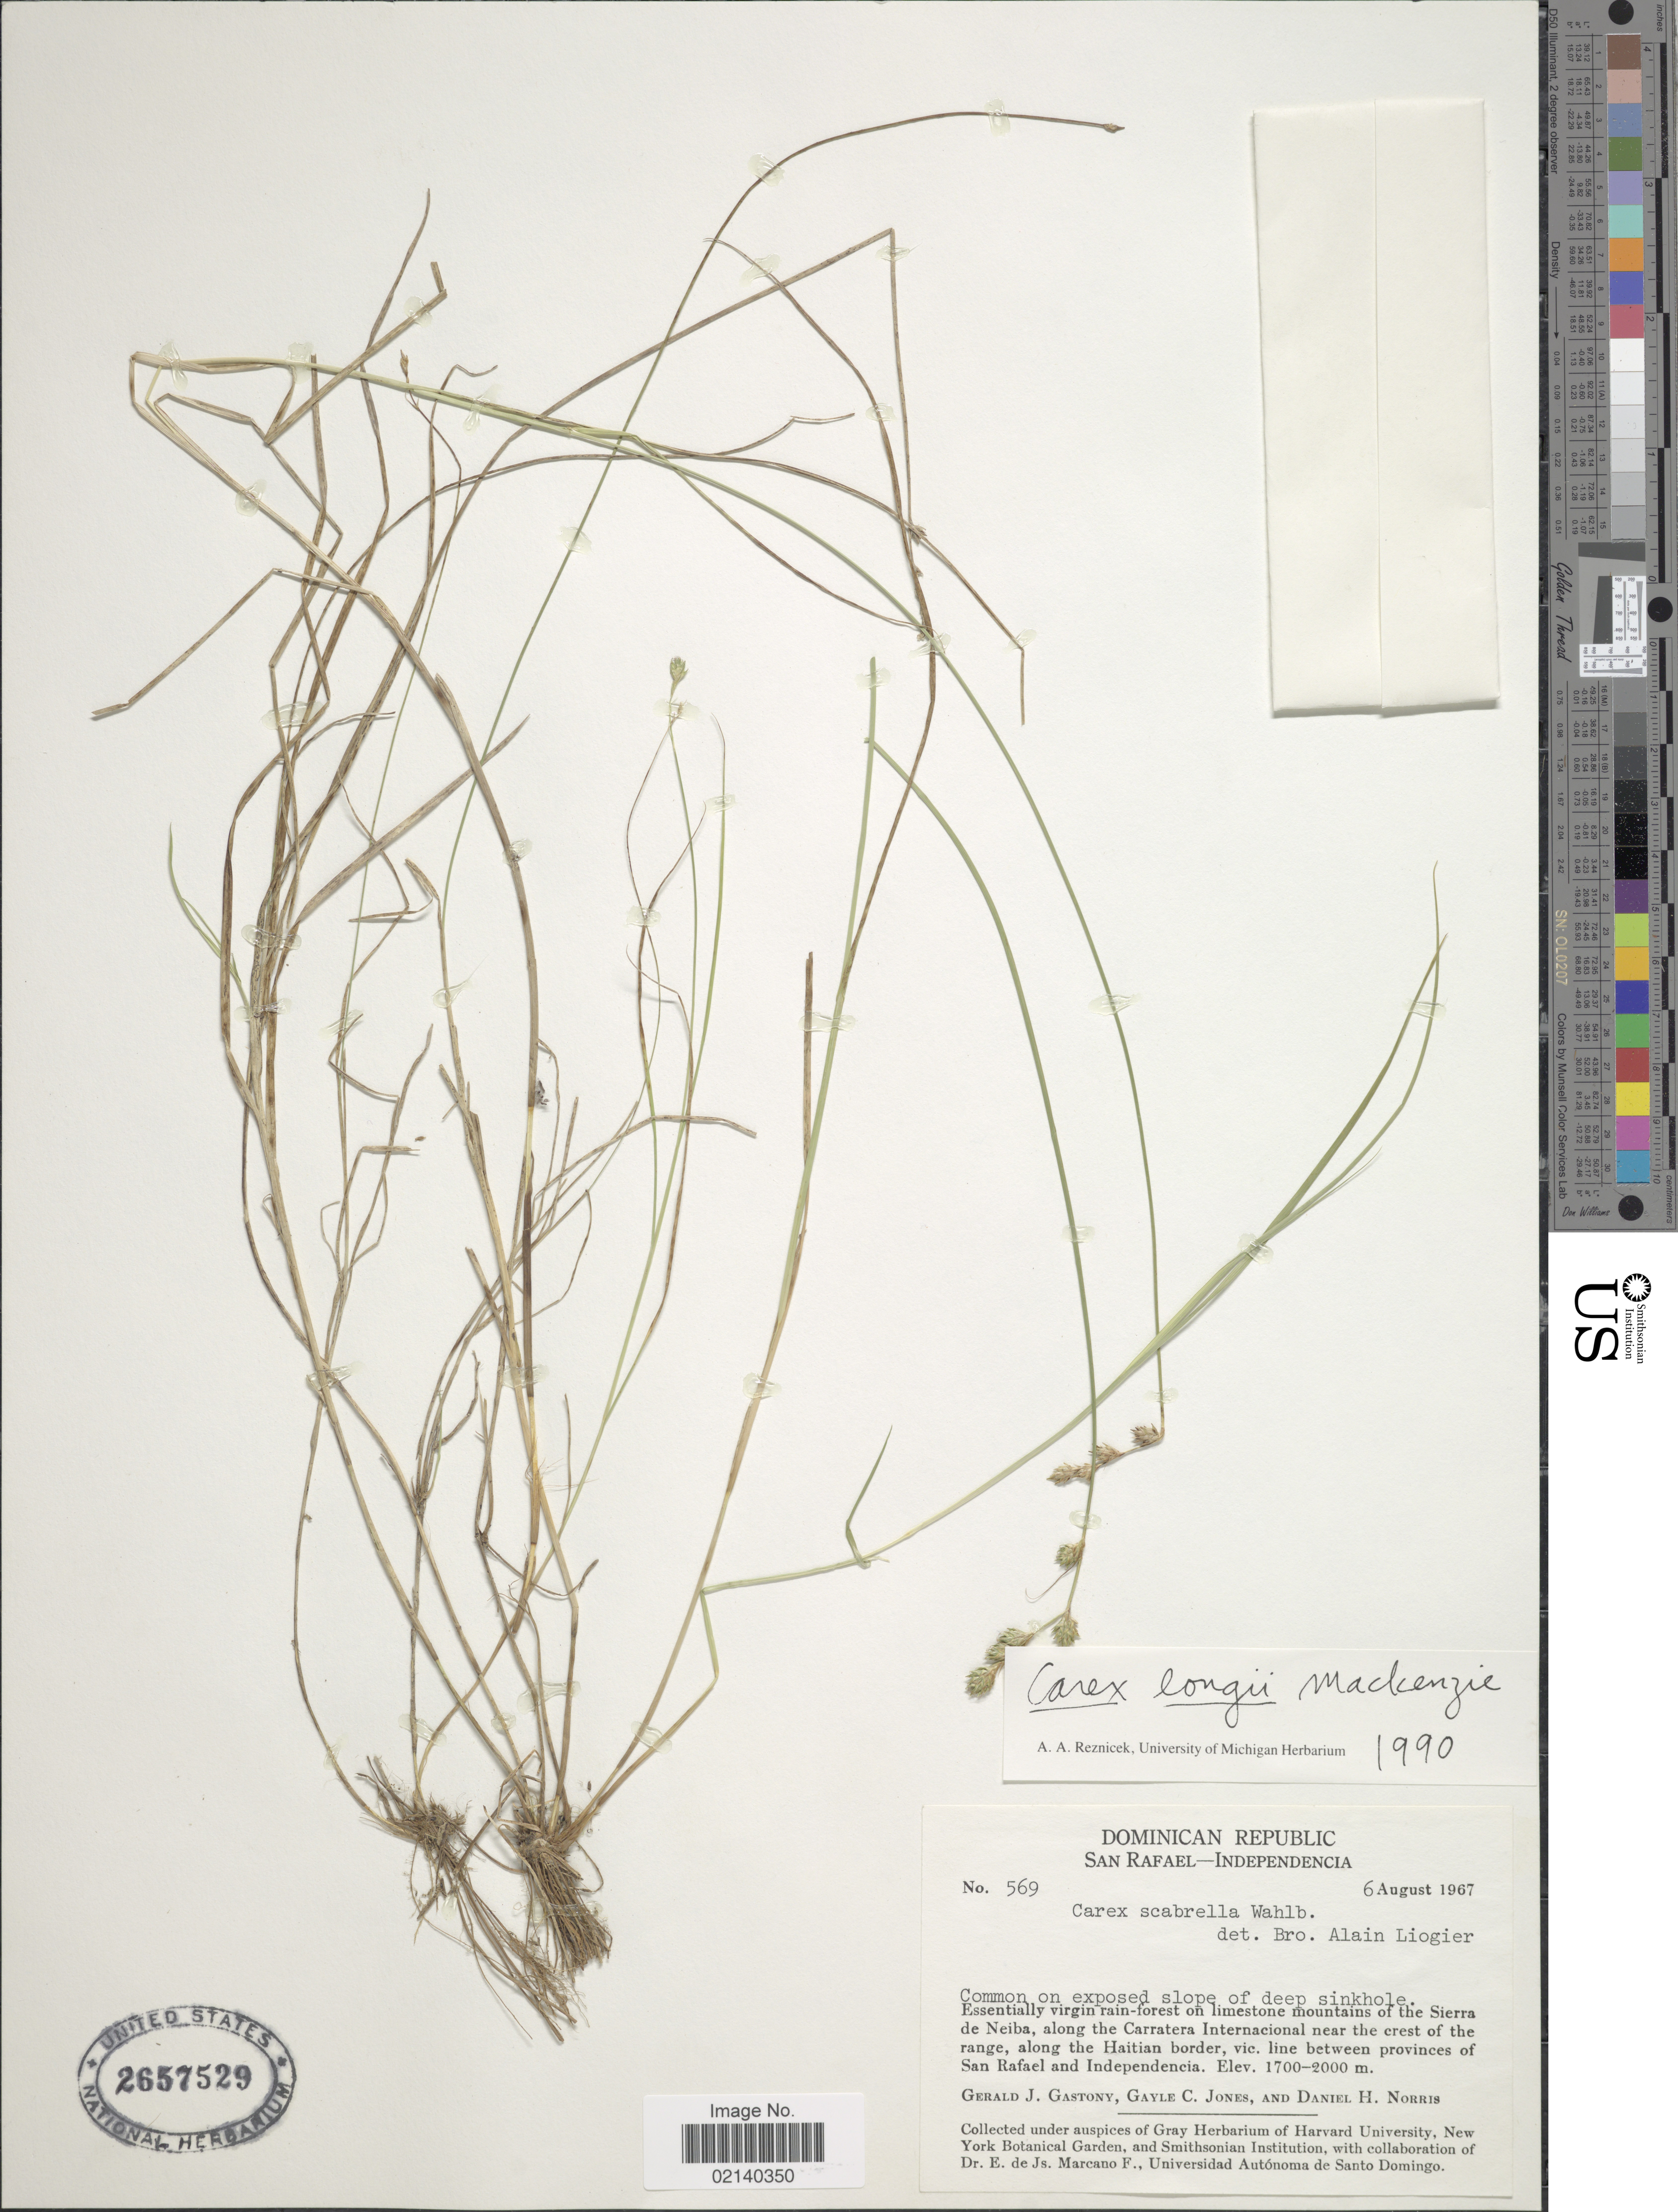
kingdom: Plantae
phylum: Tracheophyta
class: Liliopsida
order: Poales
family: Cyperaceae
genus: Carex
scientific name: Carex longii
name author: Mack.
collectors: G. Gastony, G. C. Jones & D. H. Norris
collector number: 569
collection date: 1967-08-06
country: Dominican Republic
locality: San Rafael - Independencia. Mountains of the Sierra de Neiba, along the Carretera Internacional near the crest of the range, along Haitian border, vic. line between provinces of San Rafael and Independencia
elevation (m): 1700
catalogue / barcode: US 2657529